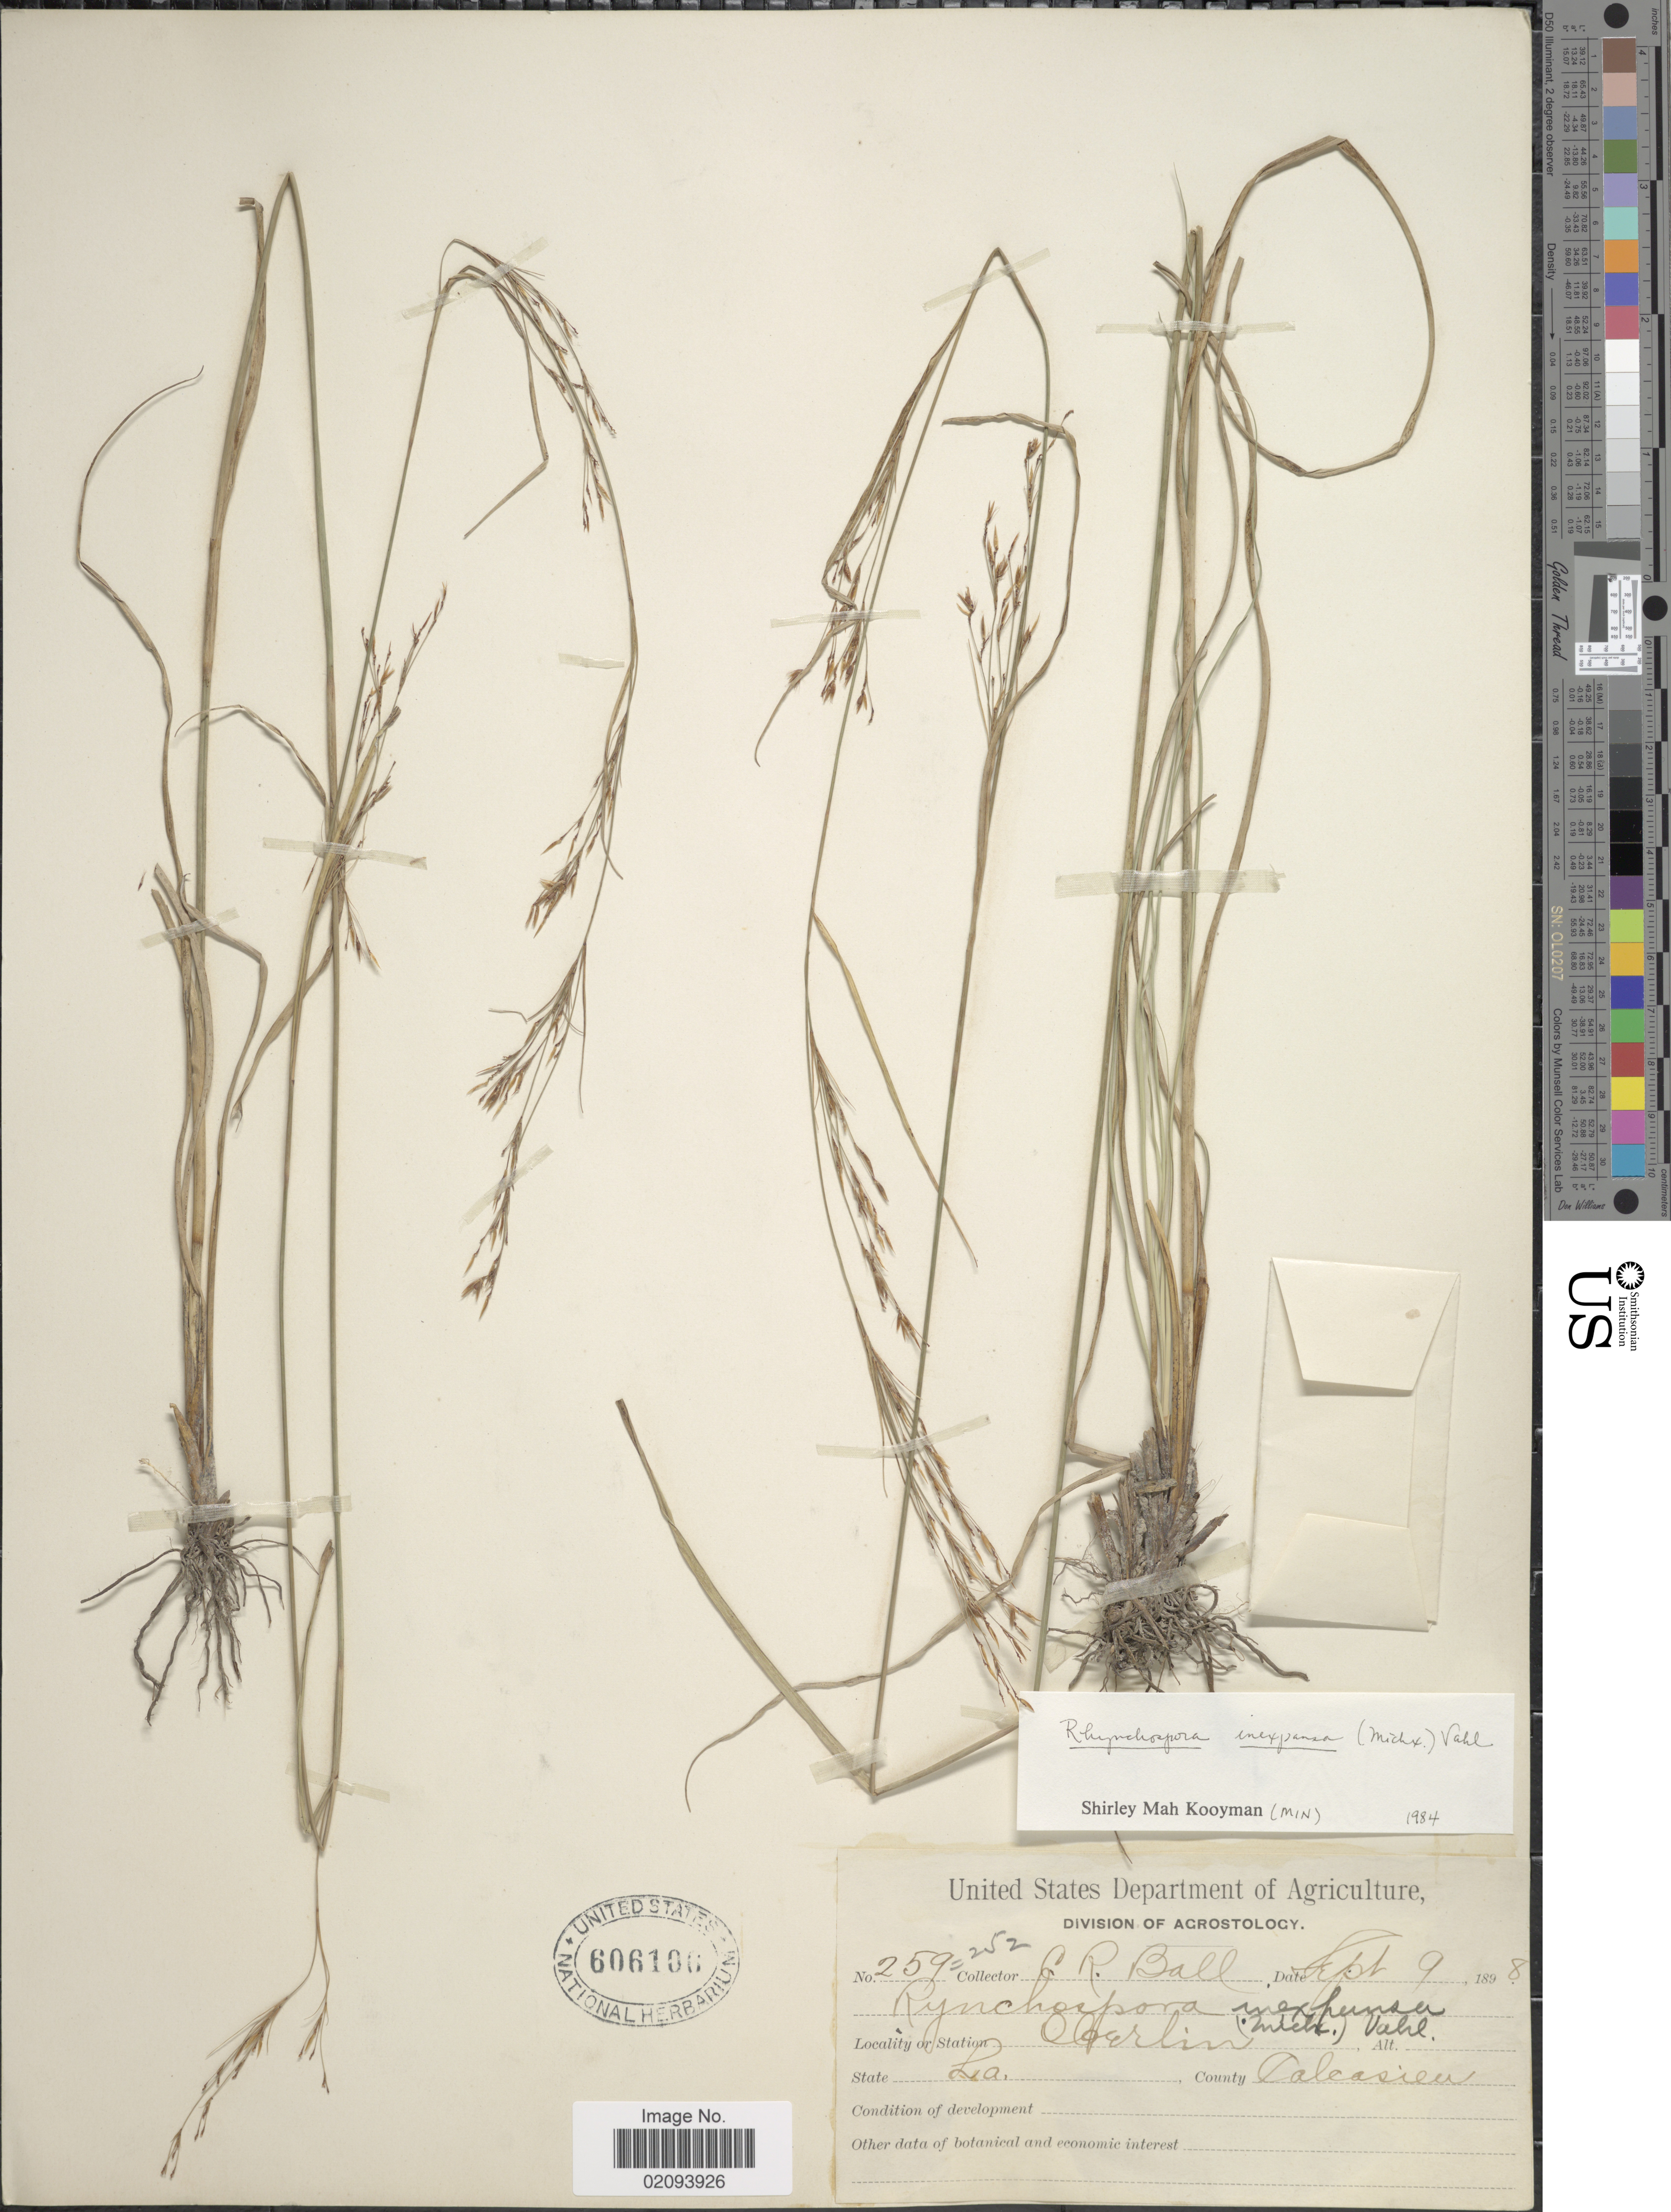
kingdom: Plantae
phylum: Tracheophyta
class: Liliopsida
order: Poales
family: Cyperaceae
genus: Rhynchospora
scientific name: Rhynchospora inexpansa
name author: (Michx.) Vahl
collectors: C. R. Ball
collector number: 259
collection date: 1898-09-09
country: United States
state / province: Louisiana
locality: Oberlin, County Calcasieu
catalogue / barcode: US 606106